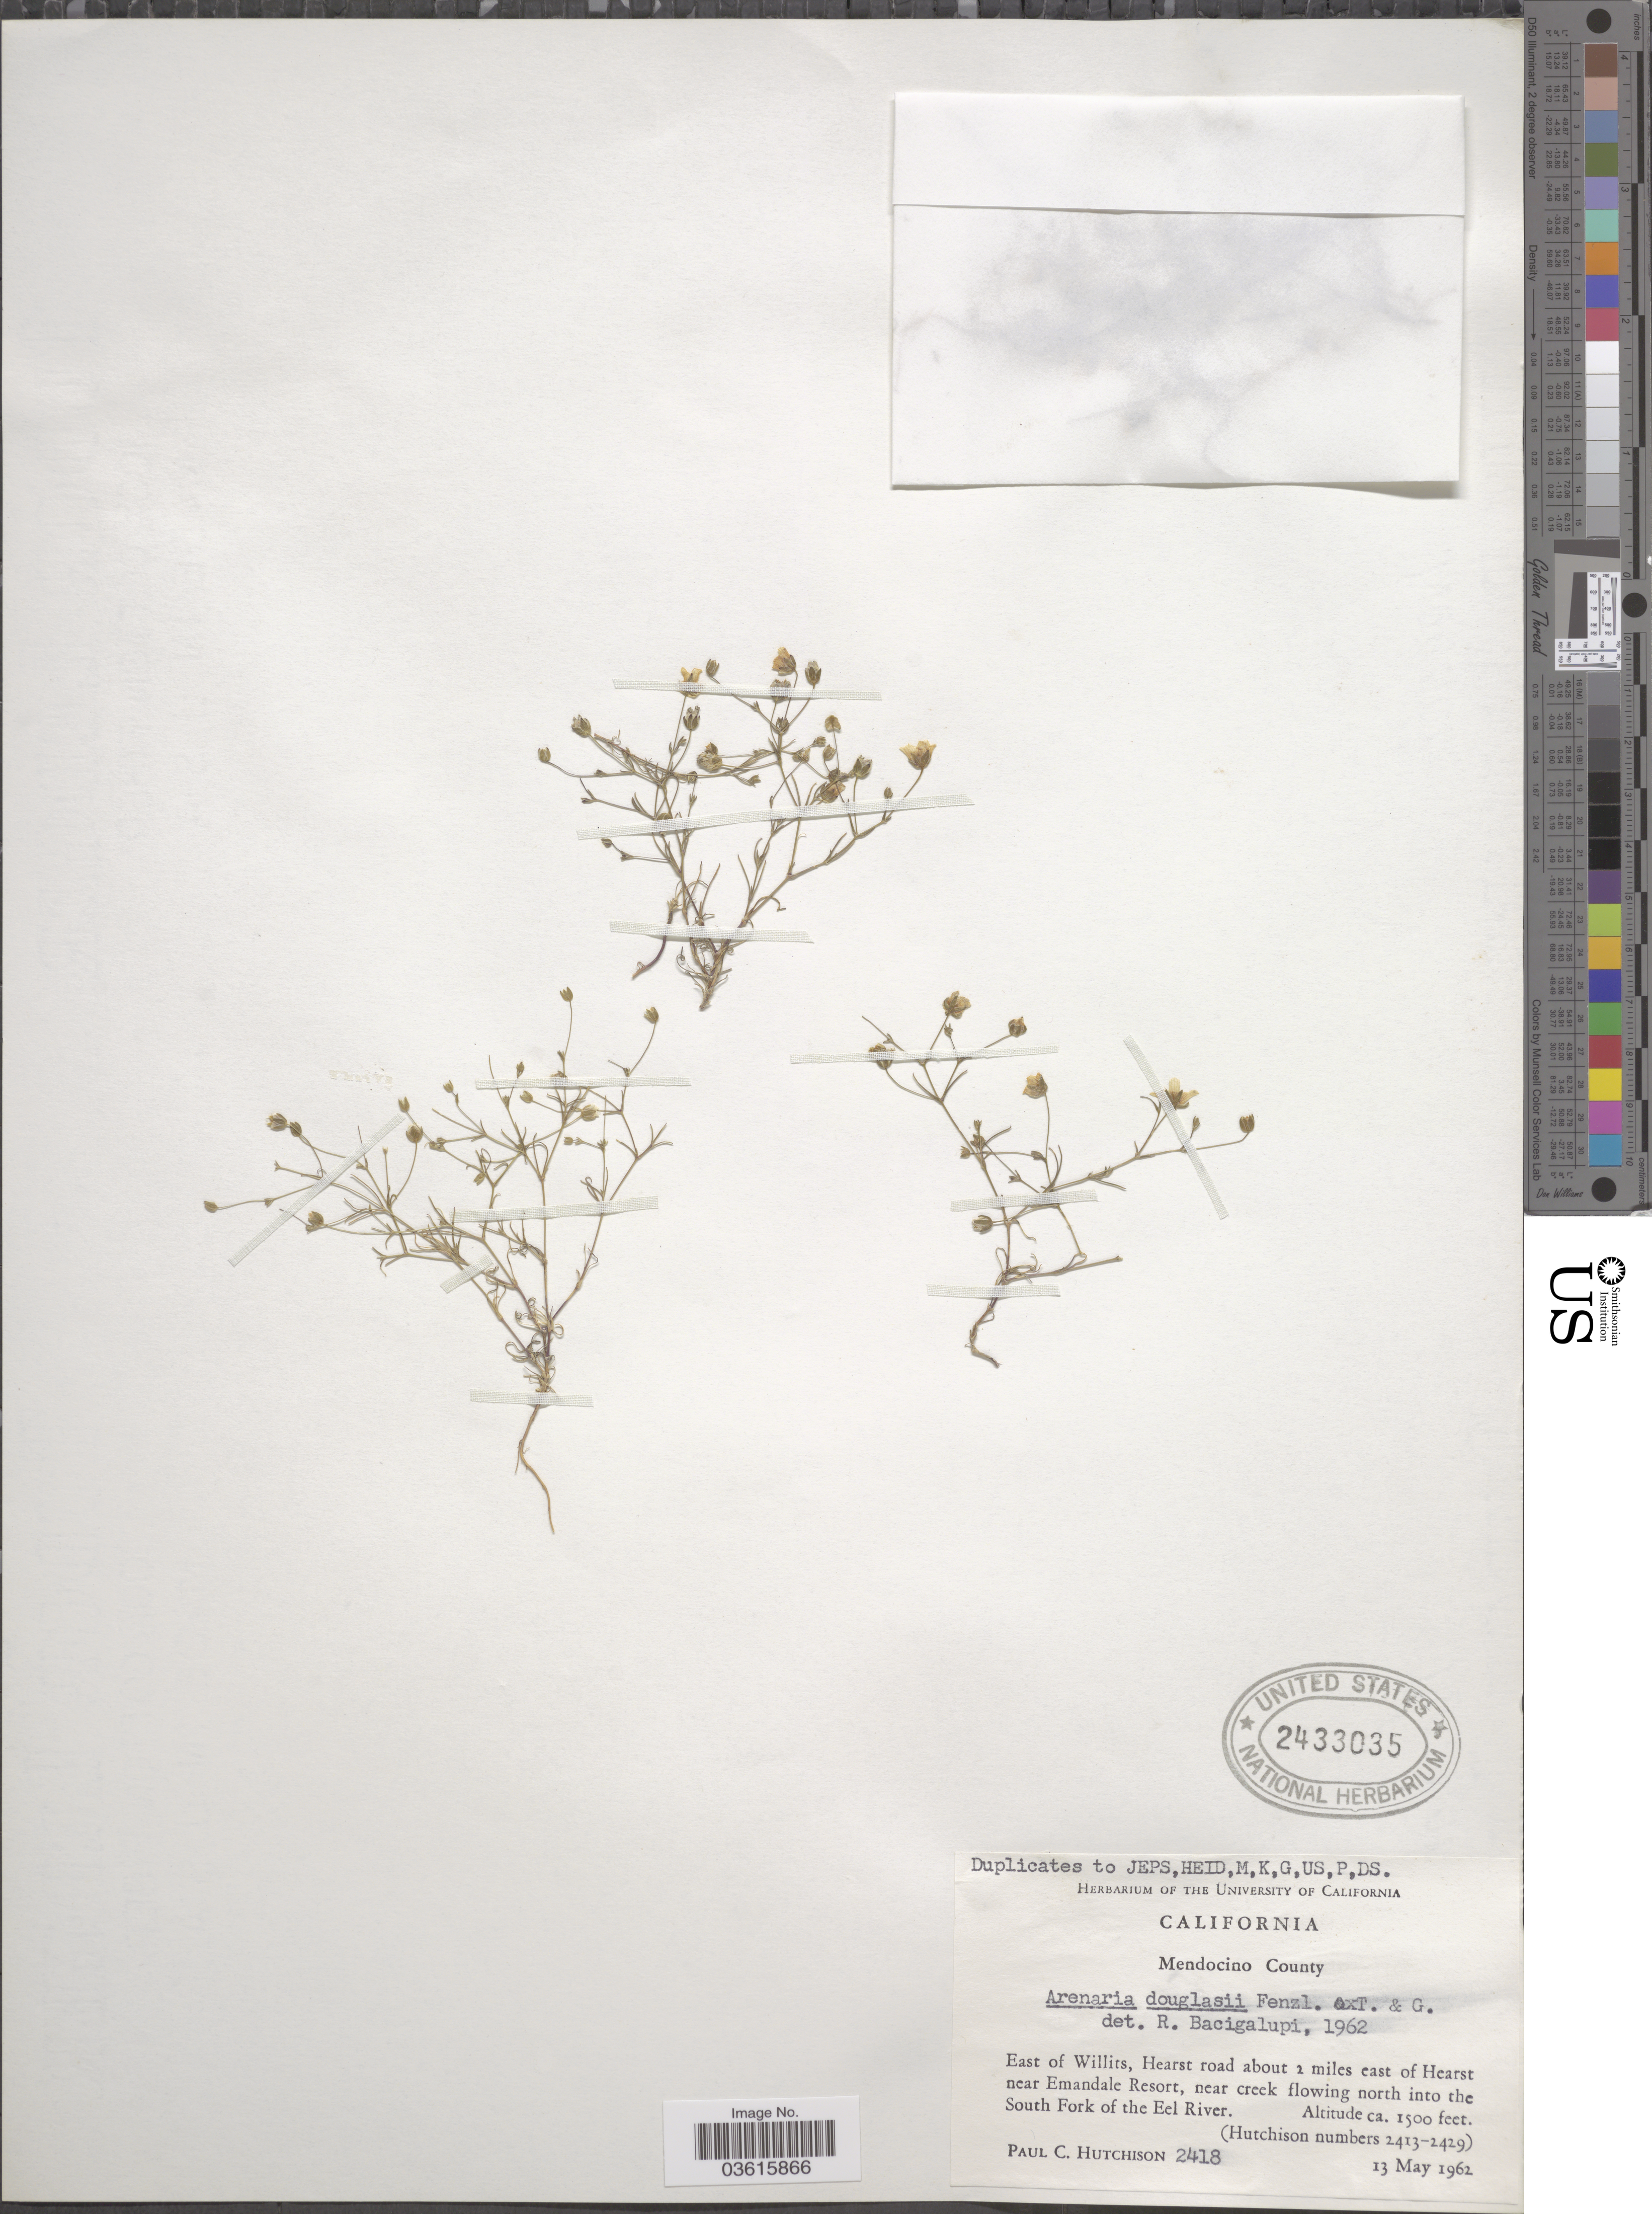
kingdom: Plantae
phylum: Tracheophyta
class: Magnoliopsida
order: Caryophyllales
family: Caryophyllaceae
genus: Minuartia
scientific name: Minuartia douglasii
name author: Mattf.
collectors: P. C. Hutchison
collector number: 2418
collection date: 1962-05-13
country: United States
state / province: California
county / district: Mendocino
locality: Mendocino County. East of Willits, Hearst road about 2 miles east of Hearst near Emandale Resort, near creek flowing north into the South Fork of the Eel River.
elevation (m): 457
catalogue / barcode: US 2433035